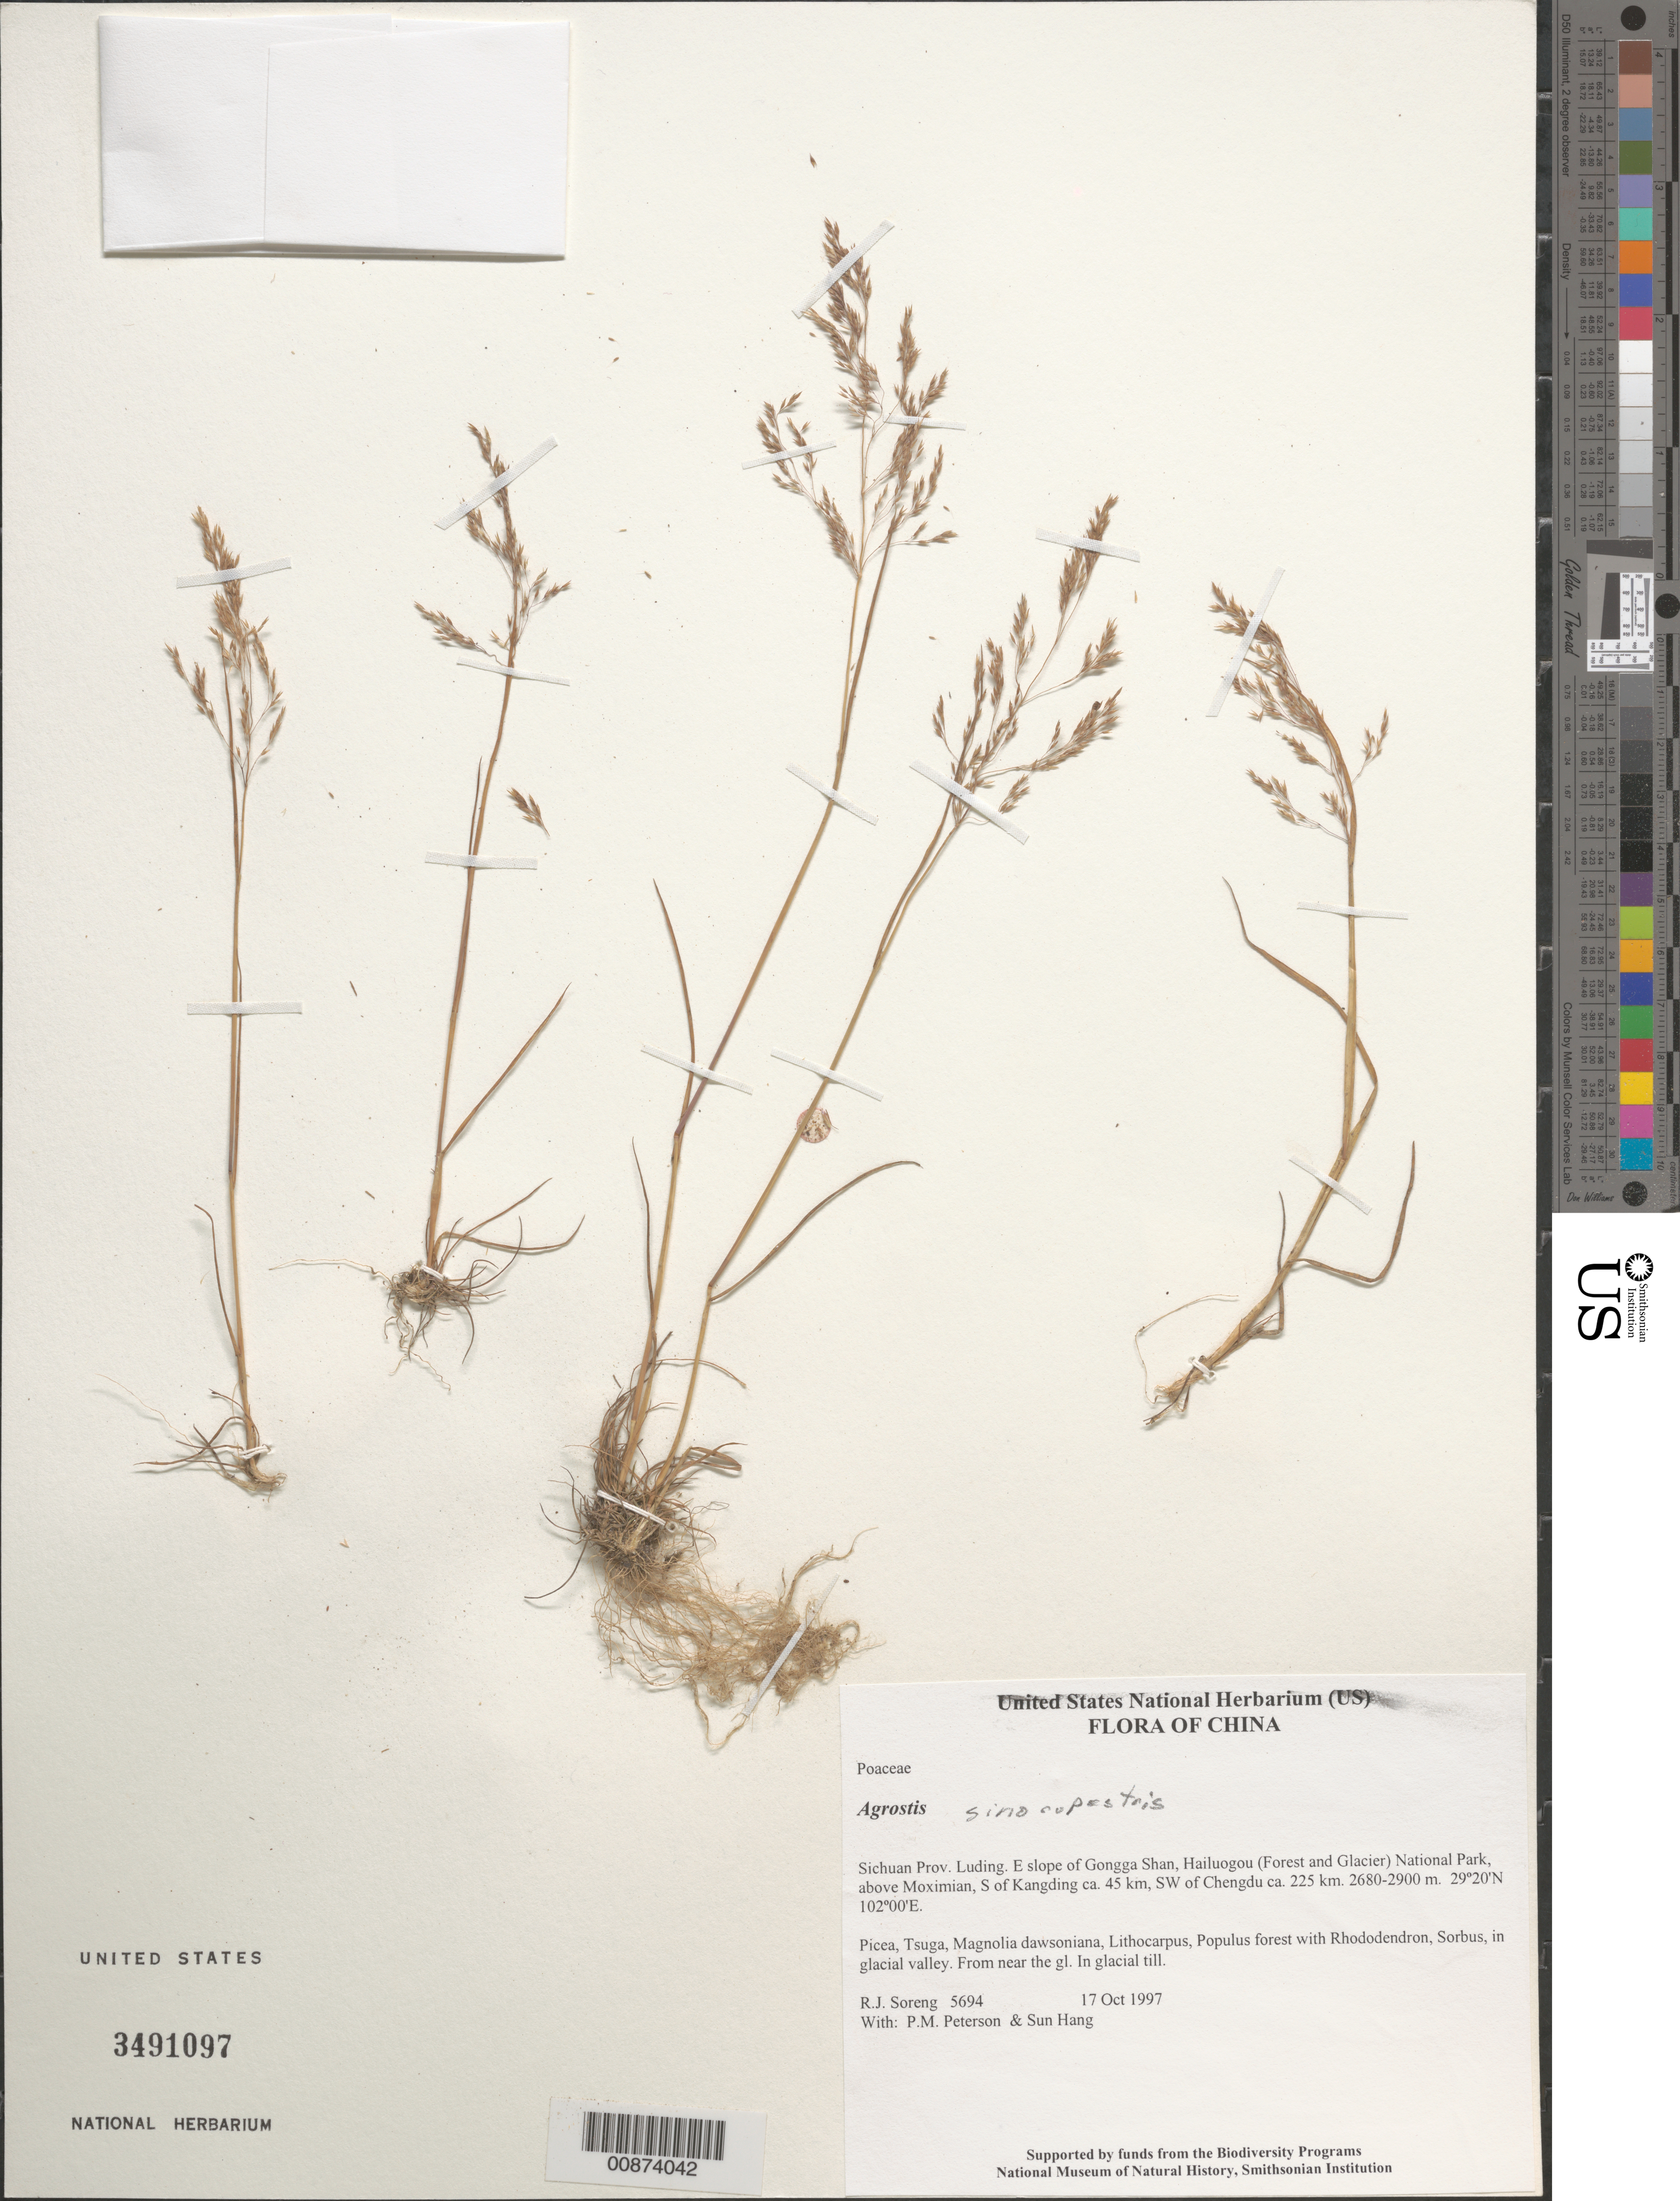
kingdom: Plantae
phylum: Tracheophyta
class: Liliopsida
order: Poales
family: Poaceae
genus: Agrostis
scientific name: Agrostis sinorupestris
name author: L. Liu ex S.M. Phillips & S.L. Lu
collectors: R. J. Soreng, P. M. Peterson & Sun Hang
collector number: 5694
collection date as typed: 17 Oct 1997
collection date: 1997-10-17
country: China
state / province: Sichuan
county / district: Luding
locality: E slope of Gongga Shan, Hailuogou (Forest and Glacier) National Park, above Moximian, S of Kangding ca. 45 km, SW of Chengdu ca. 225 km.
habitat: Picea, Tsuga, Magnolia dawsoniana, Lithocarpus, Populus forest with Rhododendron, Sorbus, in glacial valley. From near the gl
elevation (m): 2680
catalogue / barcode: US 3491097